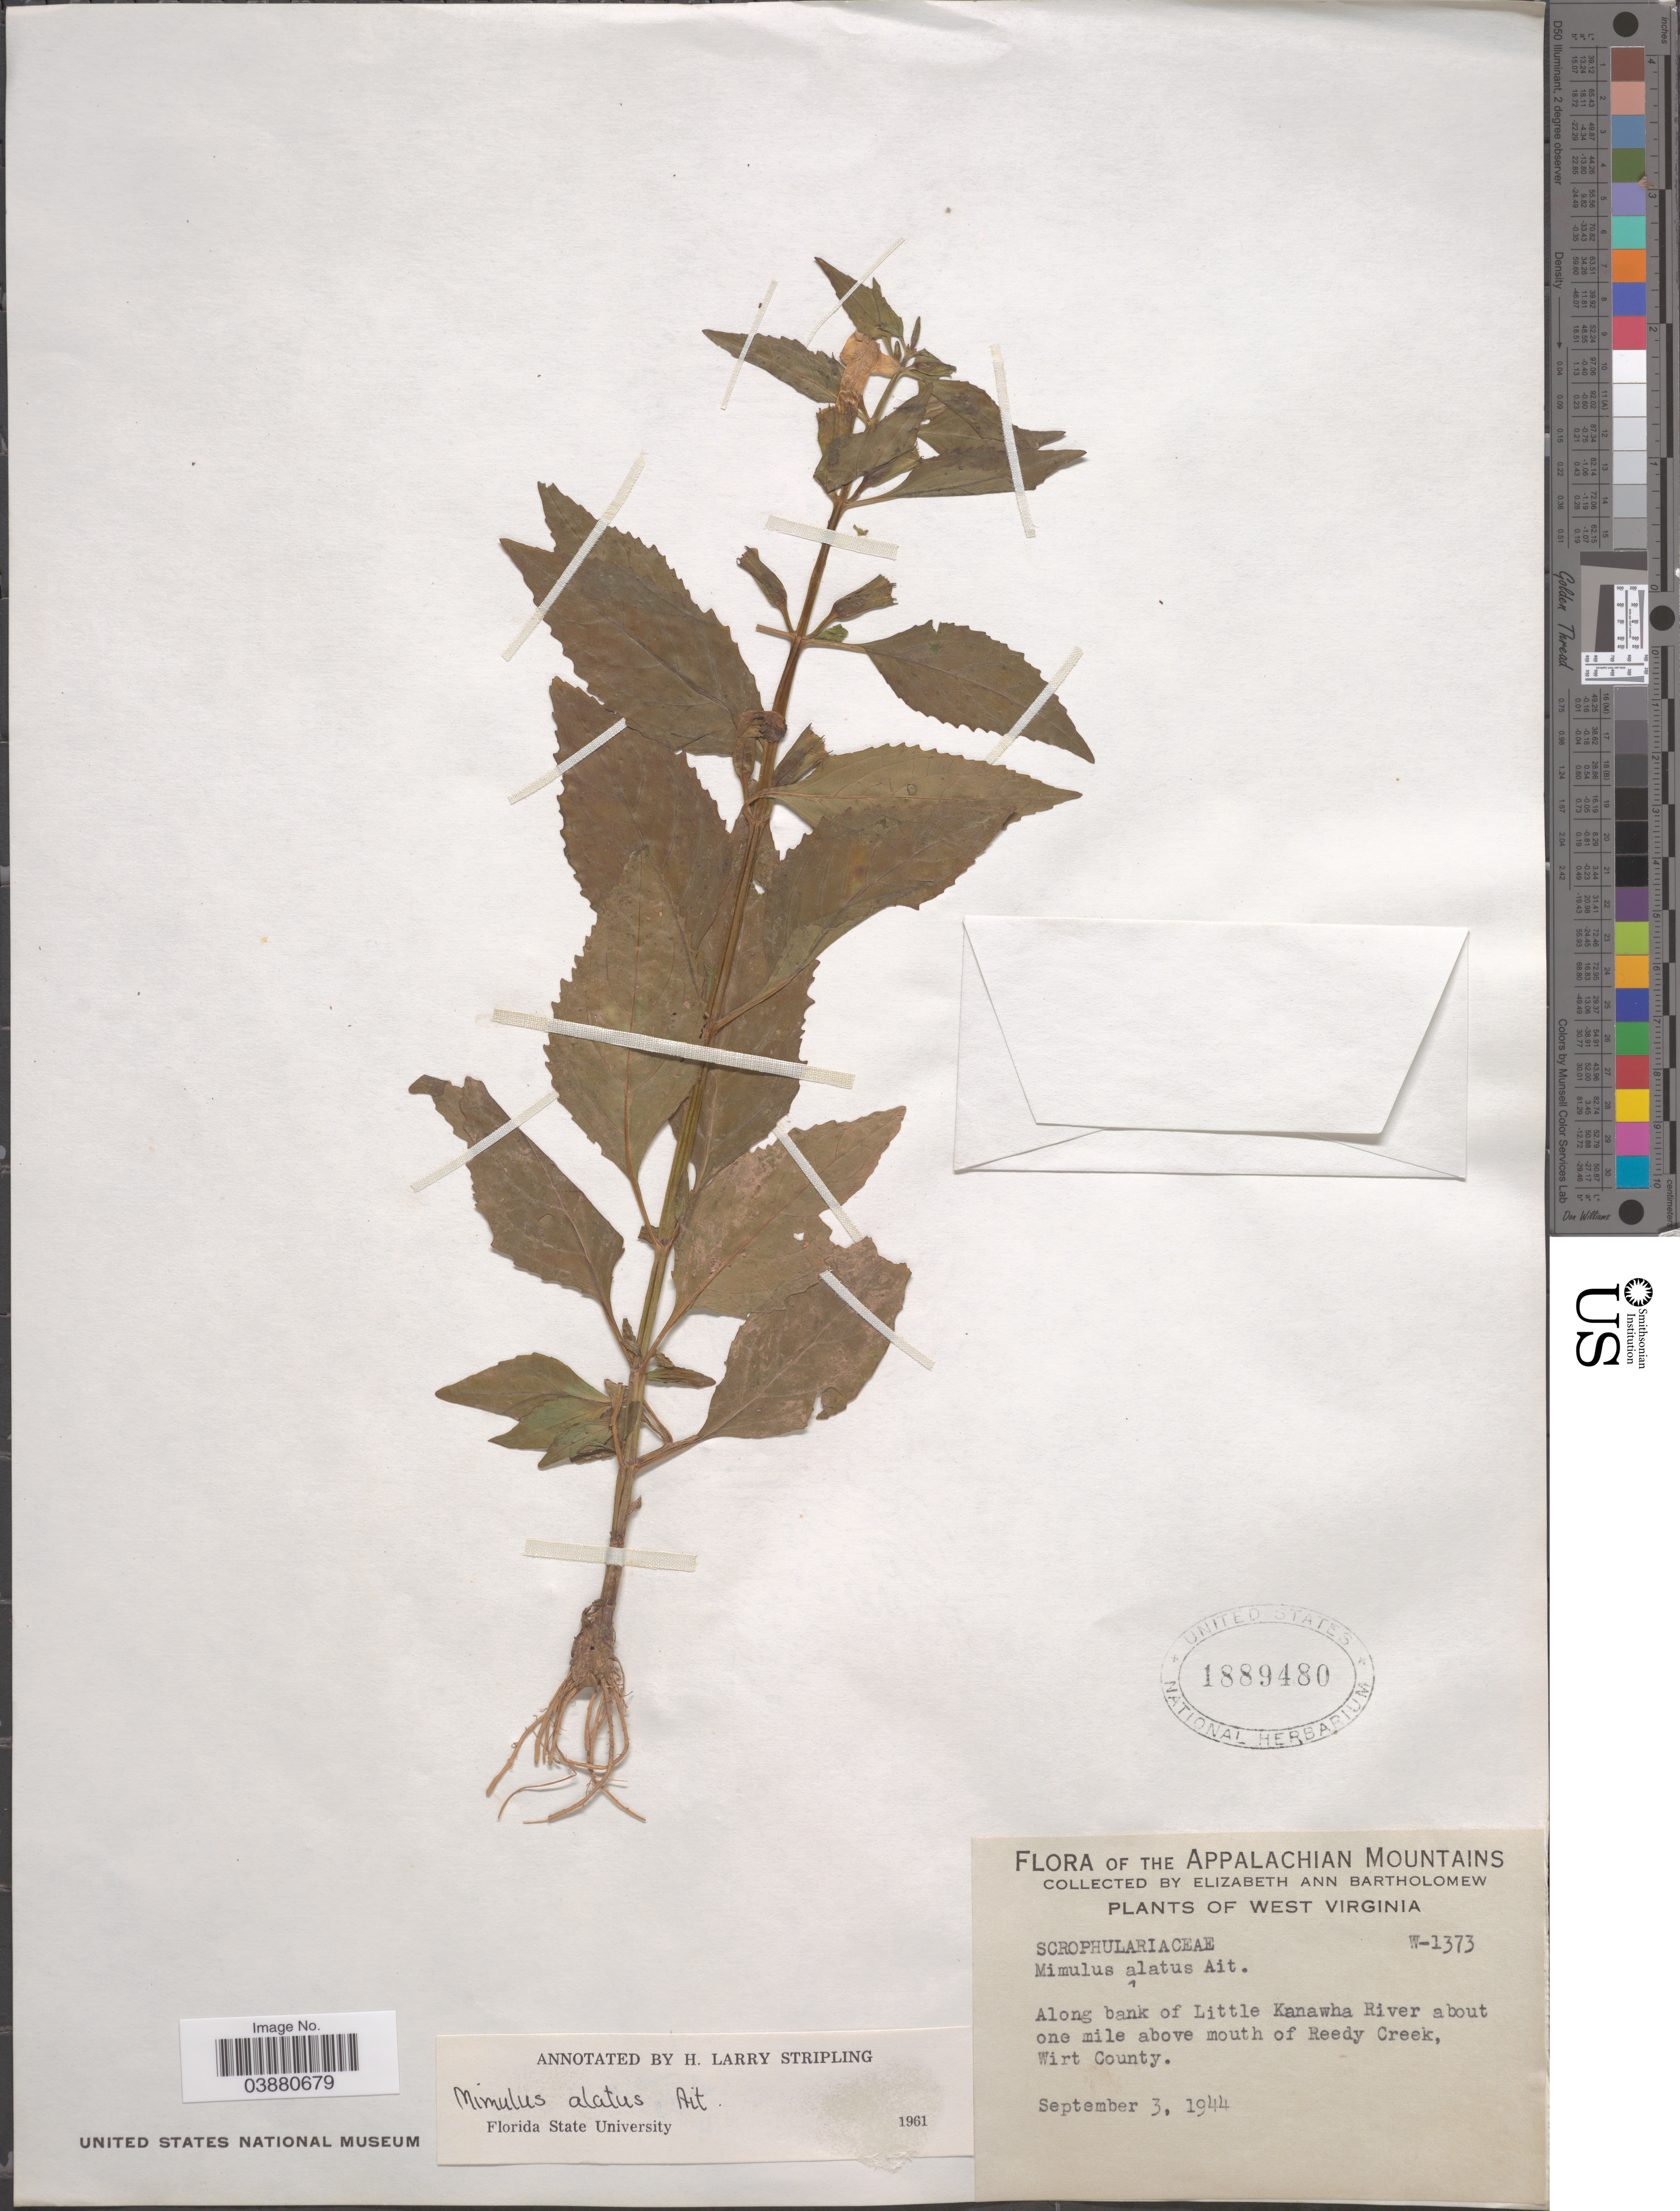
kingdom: Plantae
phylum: Tracheophyta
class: Magnoliopsida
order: Lamiales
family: Phrymaceae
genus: Mimulus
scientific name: Mimulus alatus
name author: Aiton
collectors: E. Bartholomew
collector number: W-1373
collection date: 1944-09-03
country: United States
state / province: West Virginia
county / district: Wirt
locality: Appalachian Mountains. Along bank of Little Kanawha River about one mile above mouth of Reedy Creek, Wirt County.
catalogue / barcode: US 1889480